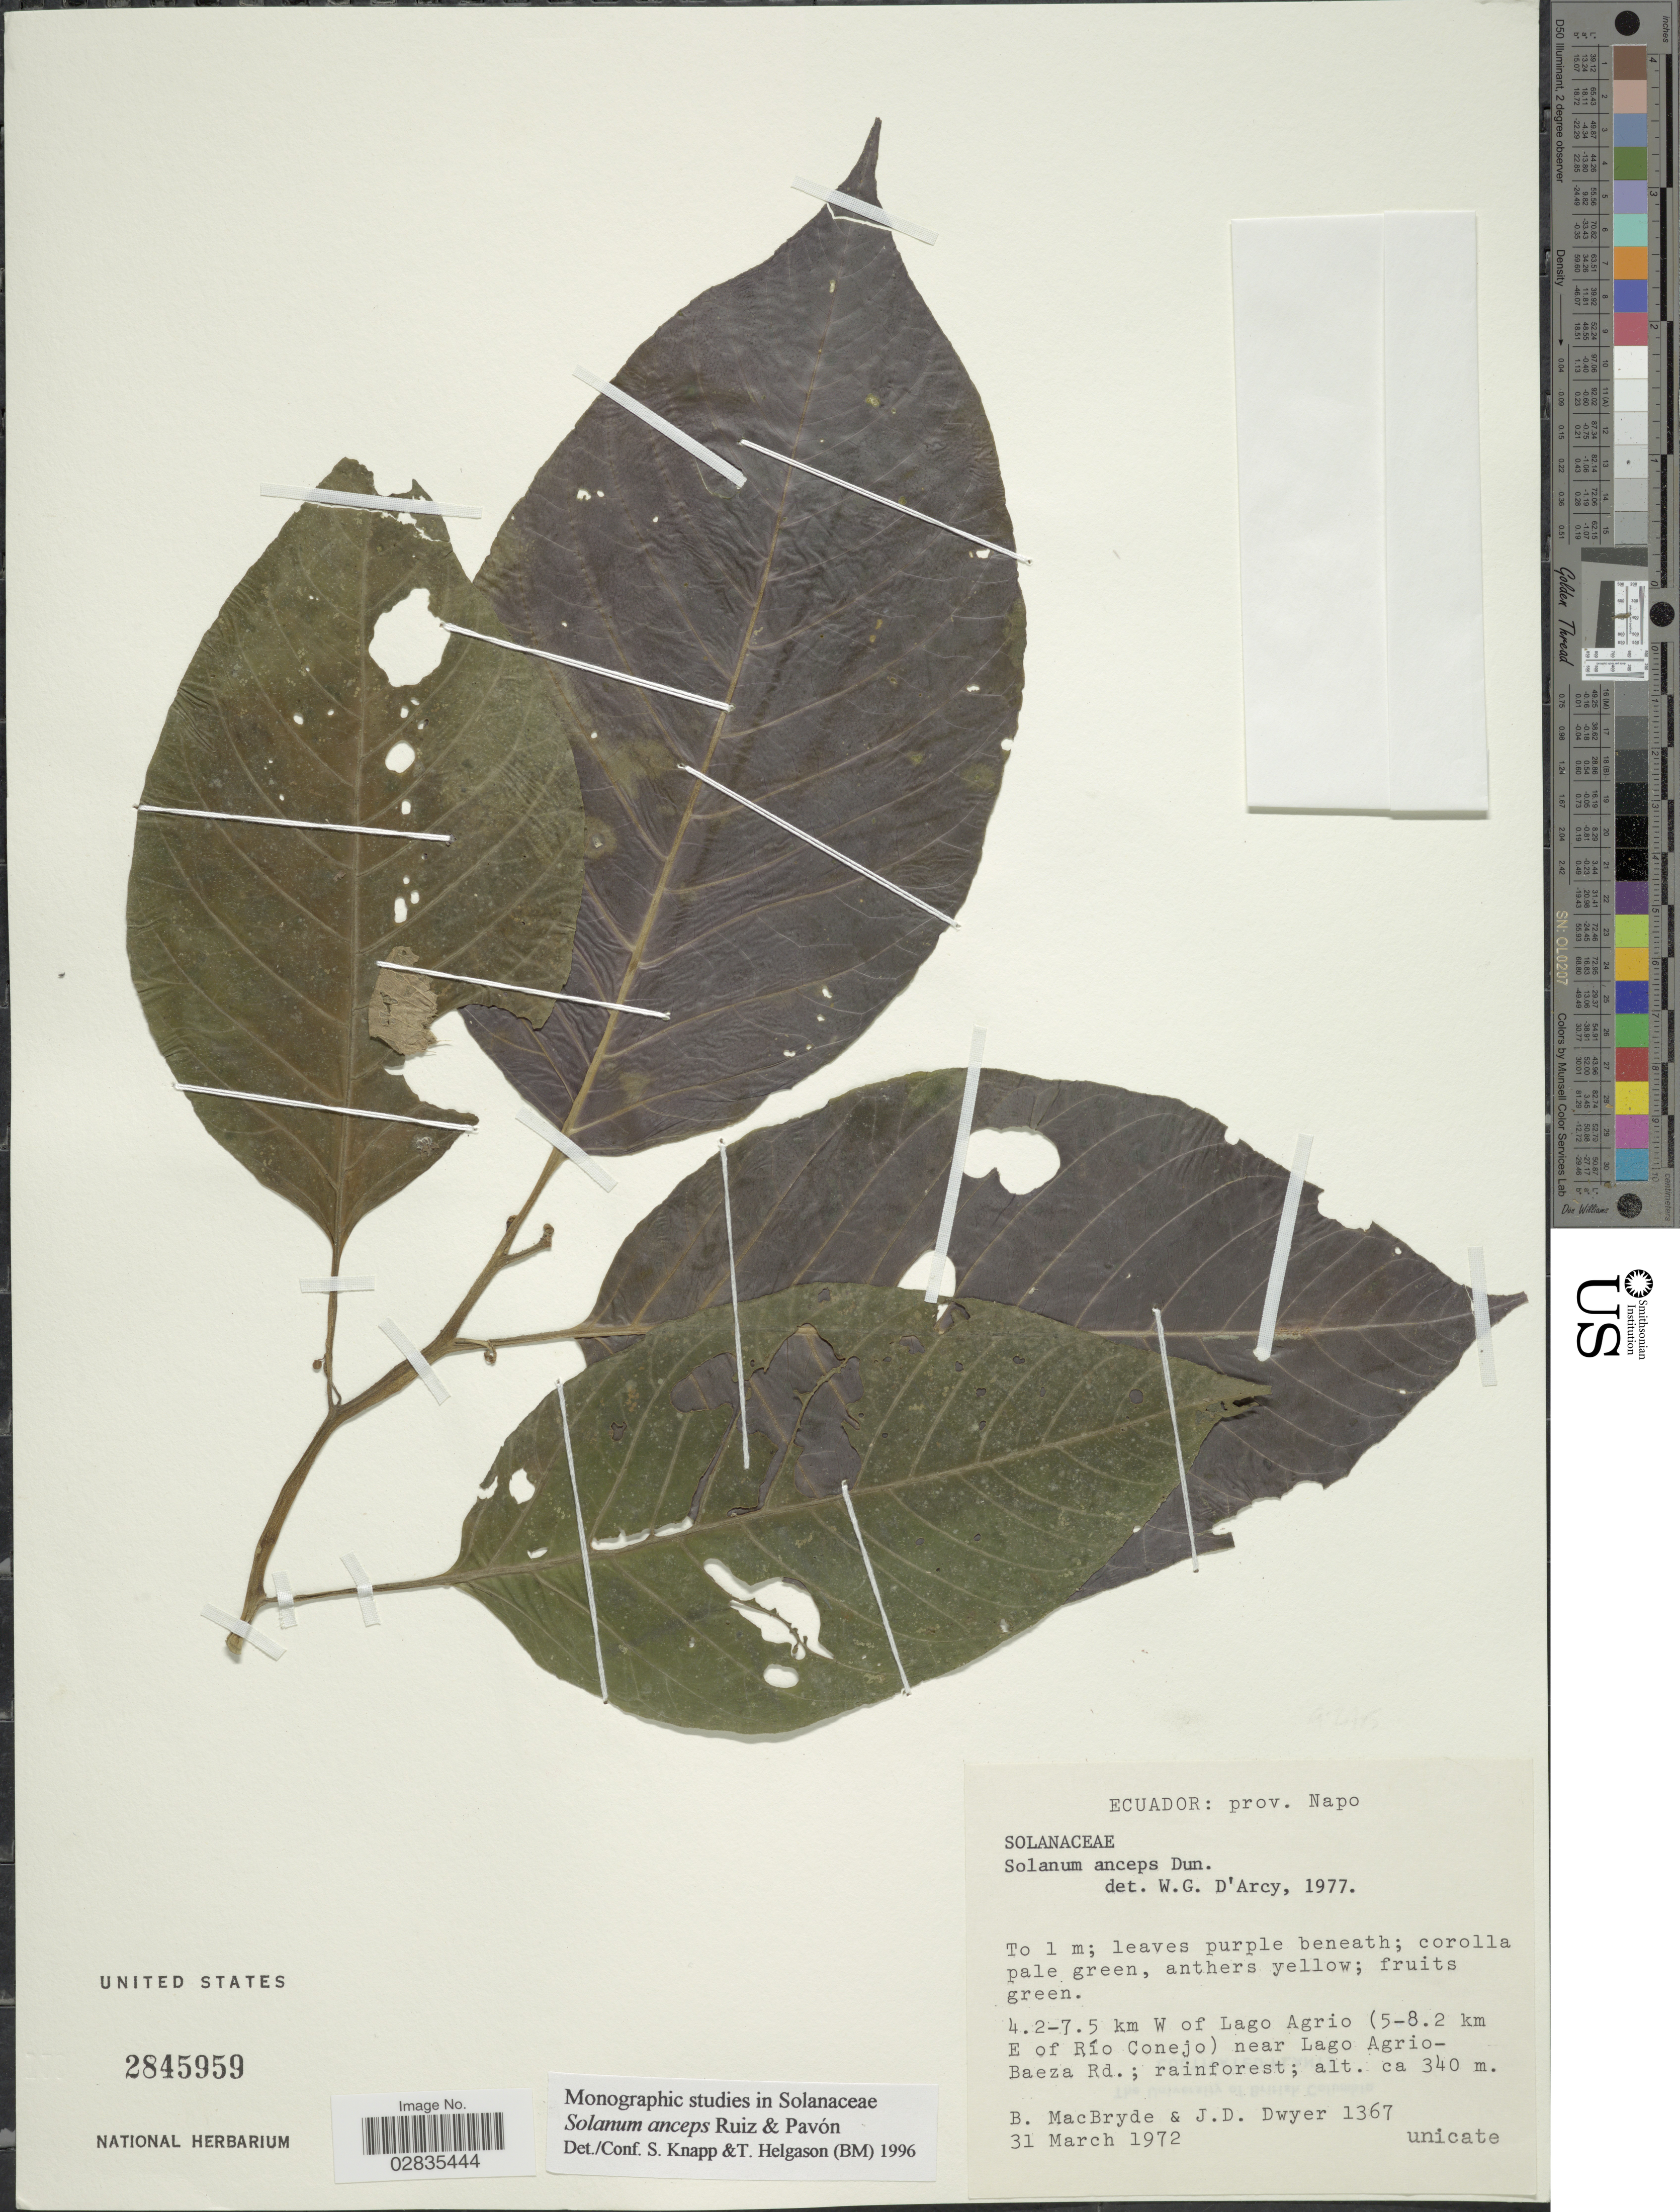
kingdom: Plantae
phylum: Tracheophyta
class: Magnoliopsida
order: Solanales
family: Solanaceae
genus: Solanum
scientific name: Solanum anceps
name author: Ruiz & Pav.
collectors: B. MacBryde & J. D. Dwyer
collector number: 1367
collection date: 1972-03-31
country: Ecuador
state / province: Napo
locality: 4.2-7.5 km W of Lago Agrio (5-8.2 km E of Río Conejo) near Lago Agrio-Baeza Rd.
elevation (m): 340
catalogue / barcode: US 2845959